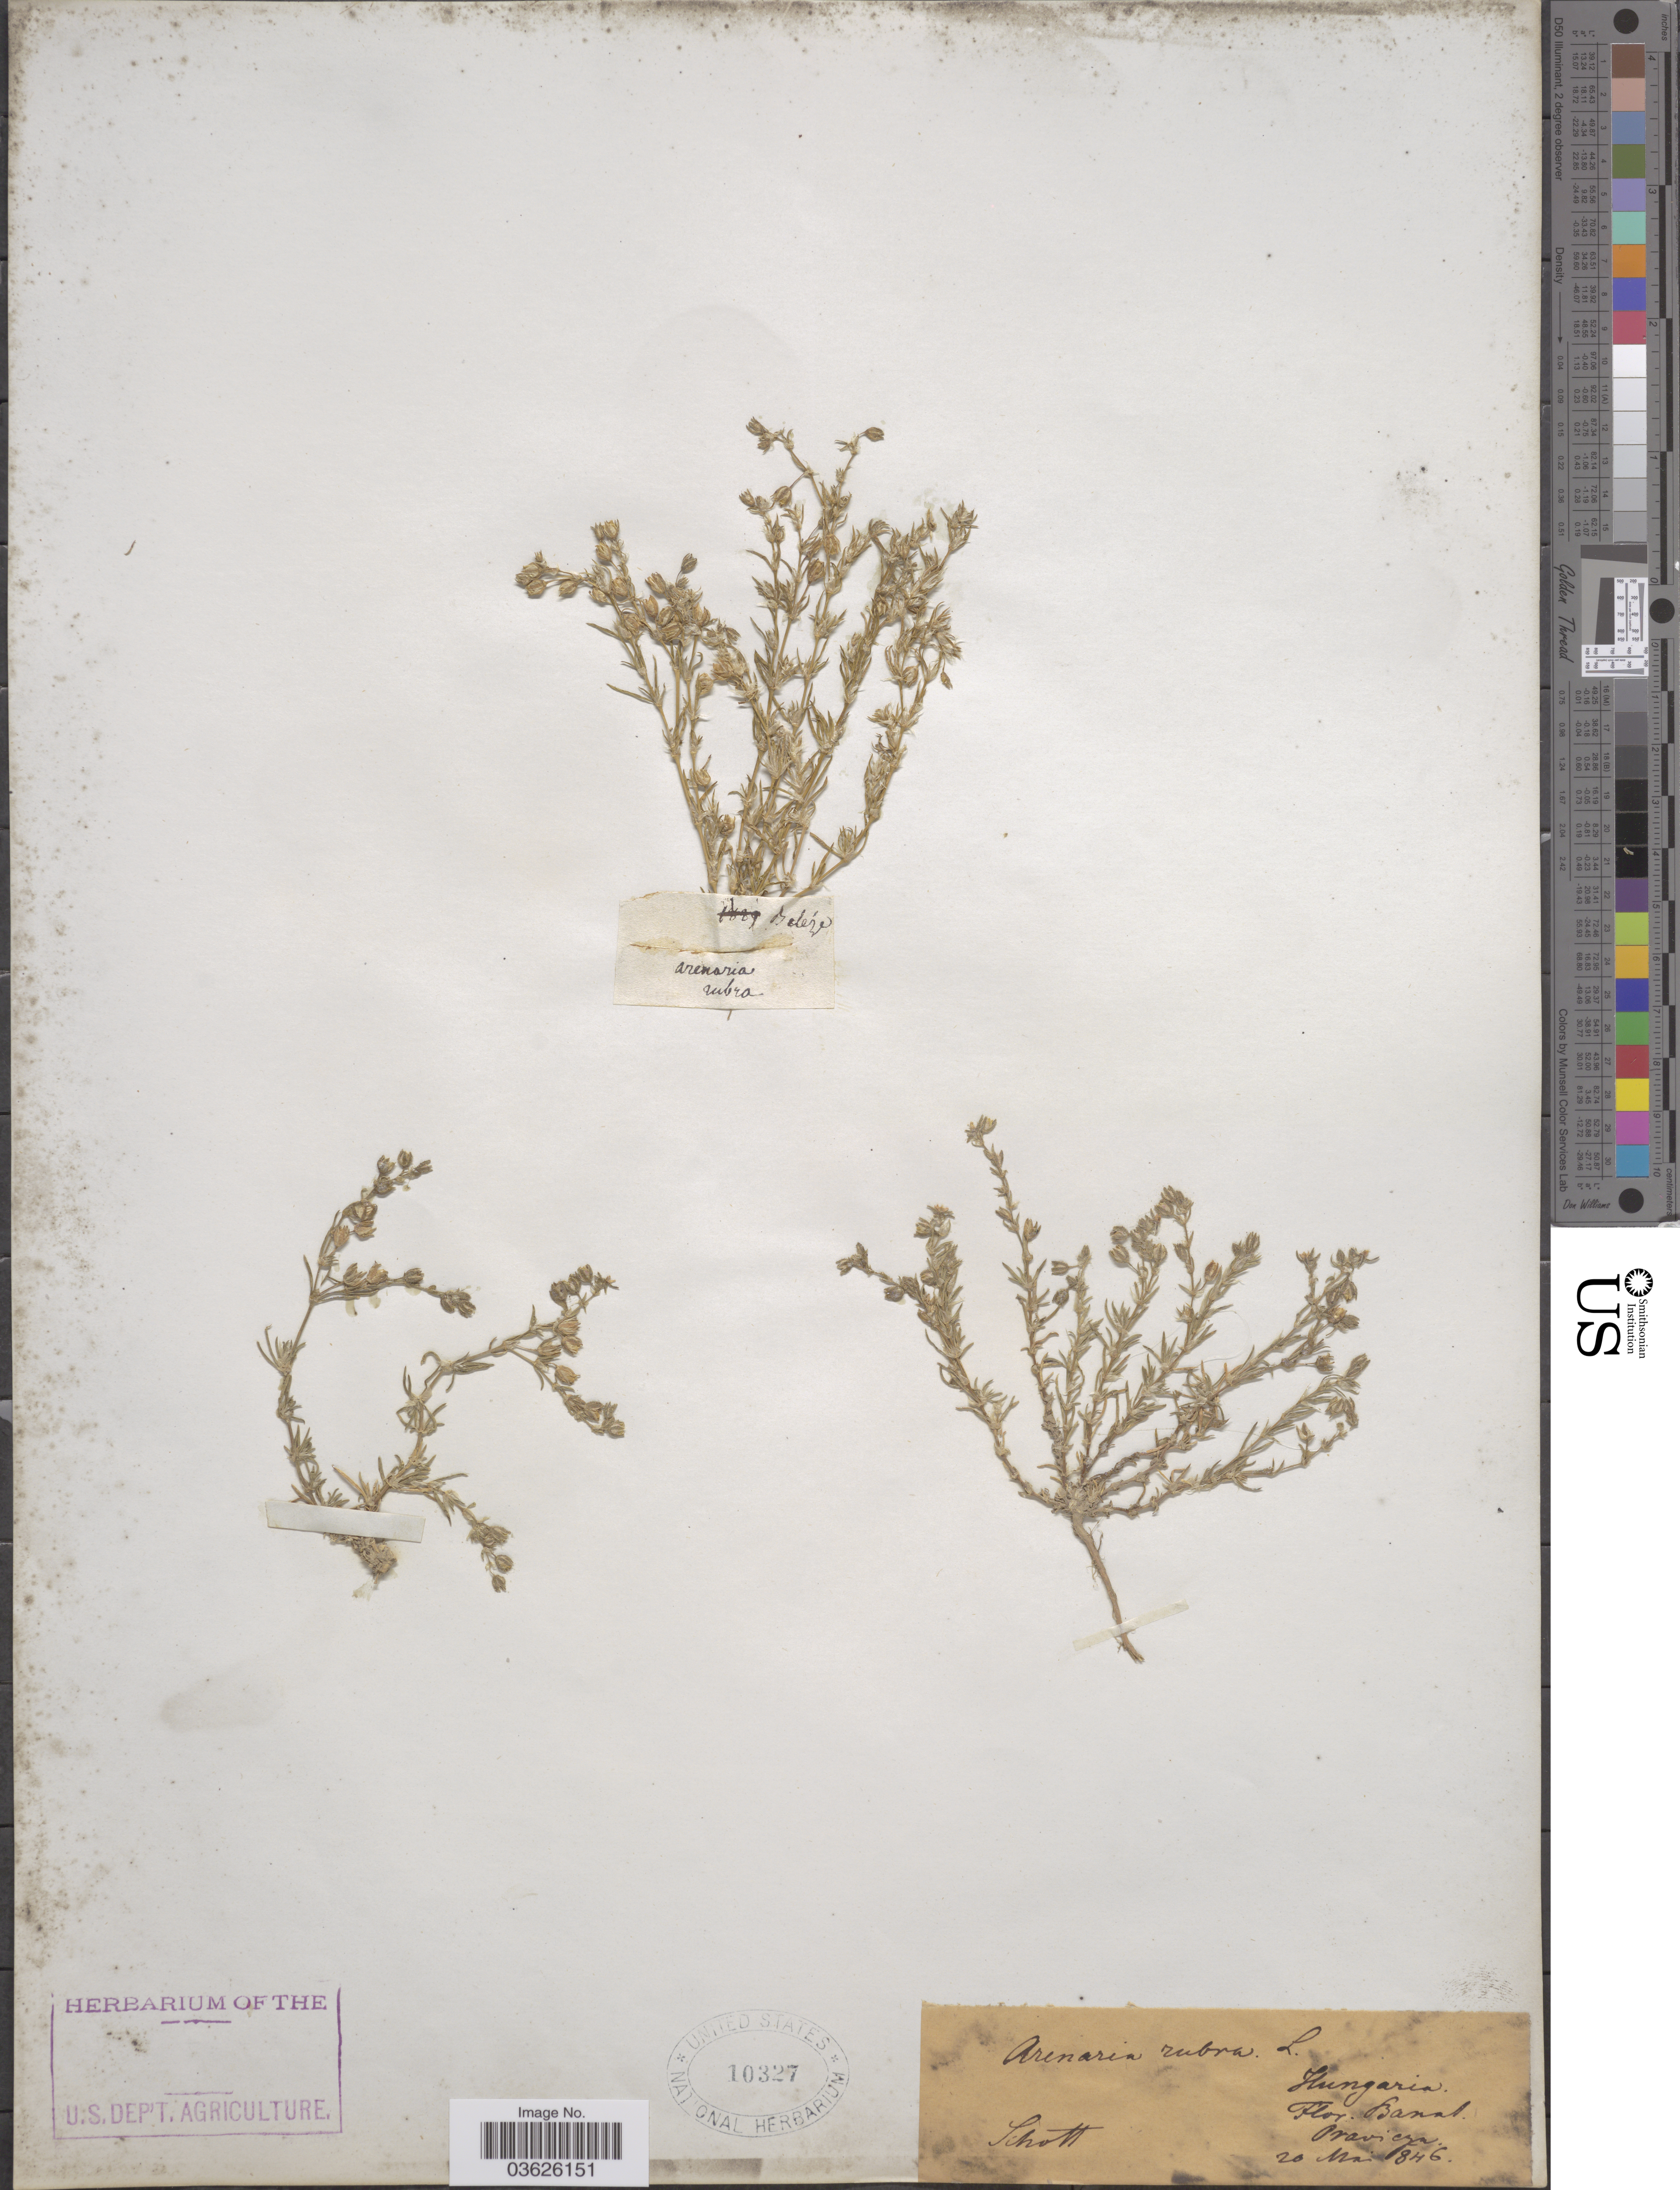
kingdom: Plantae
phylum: Tracheophyta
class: Magnoliopsida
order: Caryophyllales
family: Caryophyllaceae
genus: Spergularia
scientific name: Spergularia rubra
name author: (L.) J. Presl & C. Presl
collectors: Schott, --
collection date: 1846-05-20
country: Romania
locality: Flor. Banat, Oravicza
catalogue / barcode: US 10327